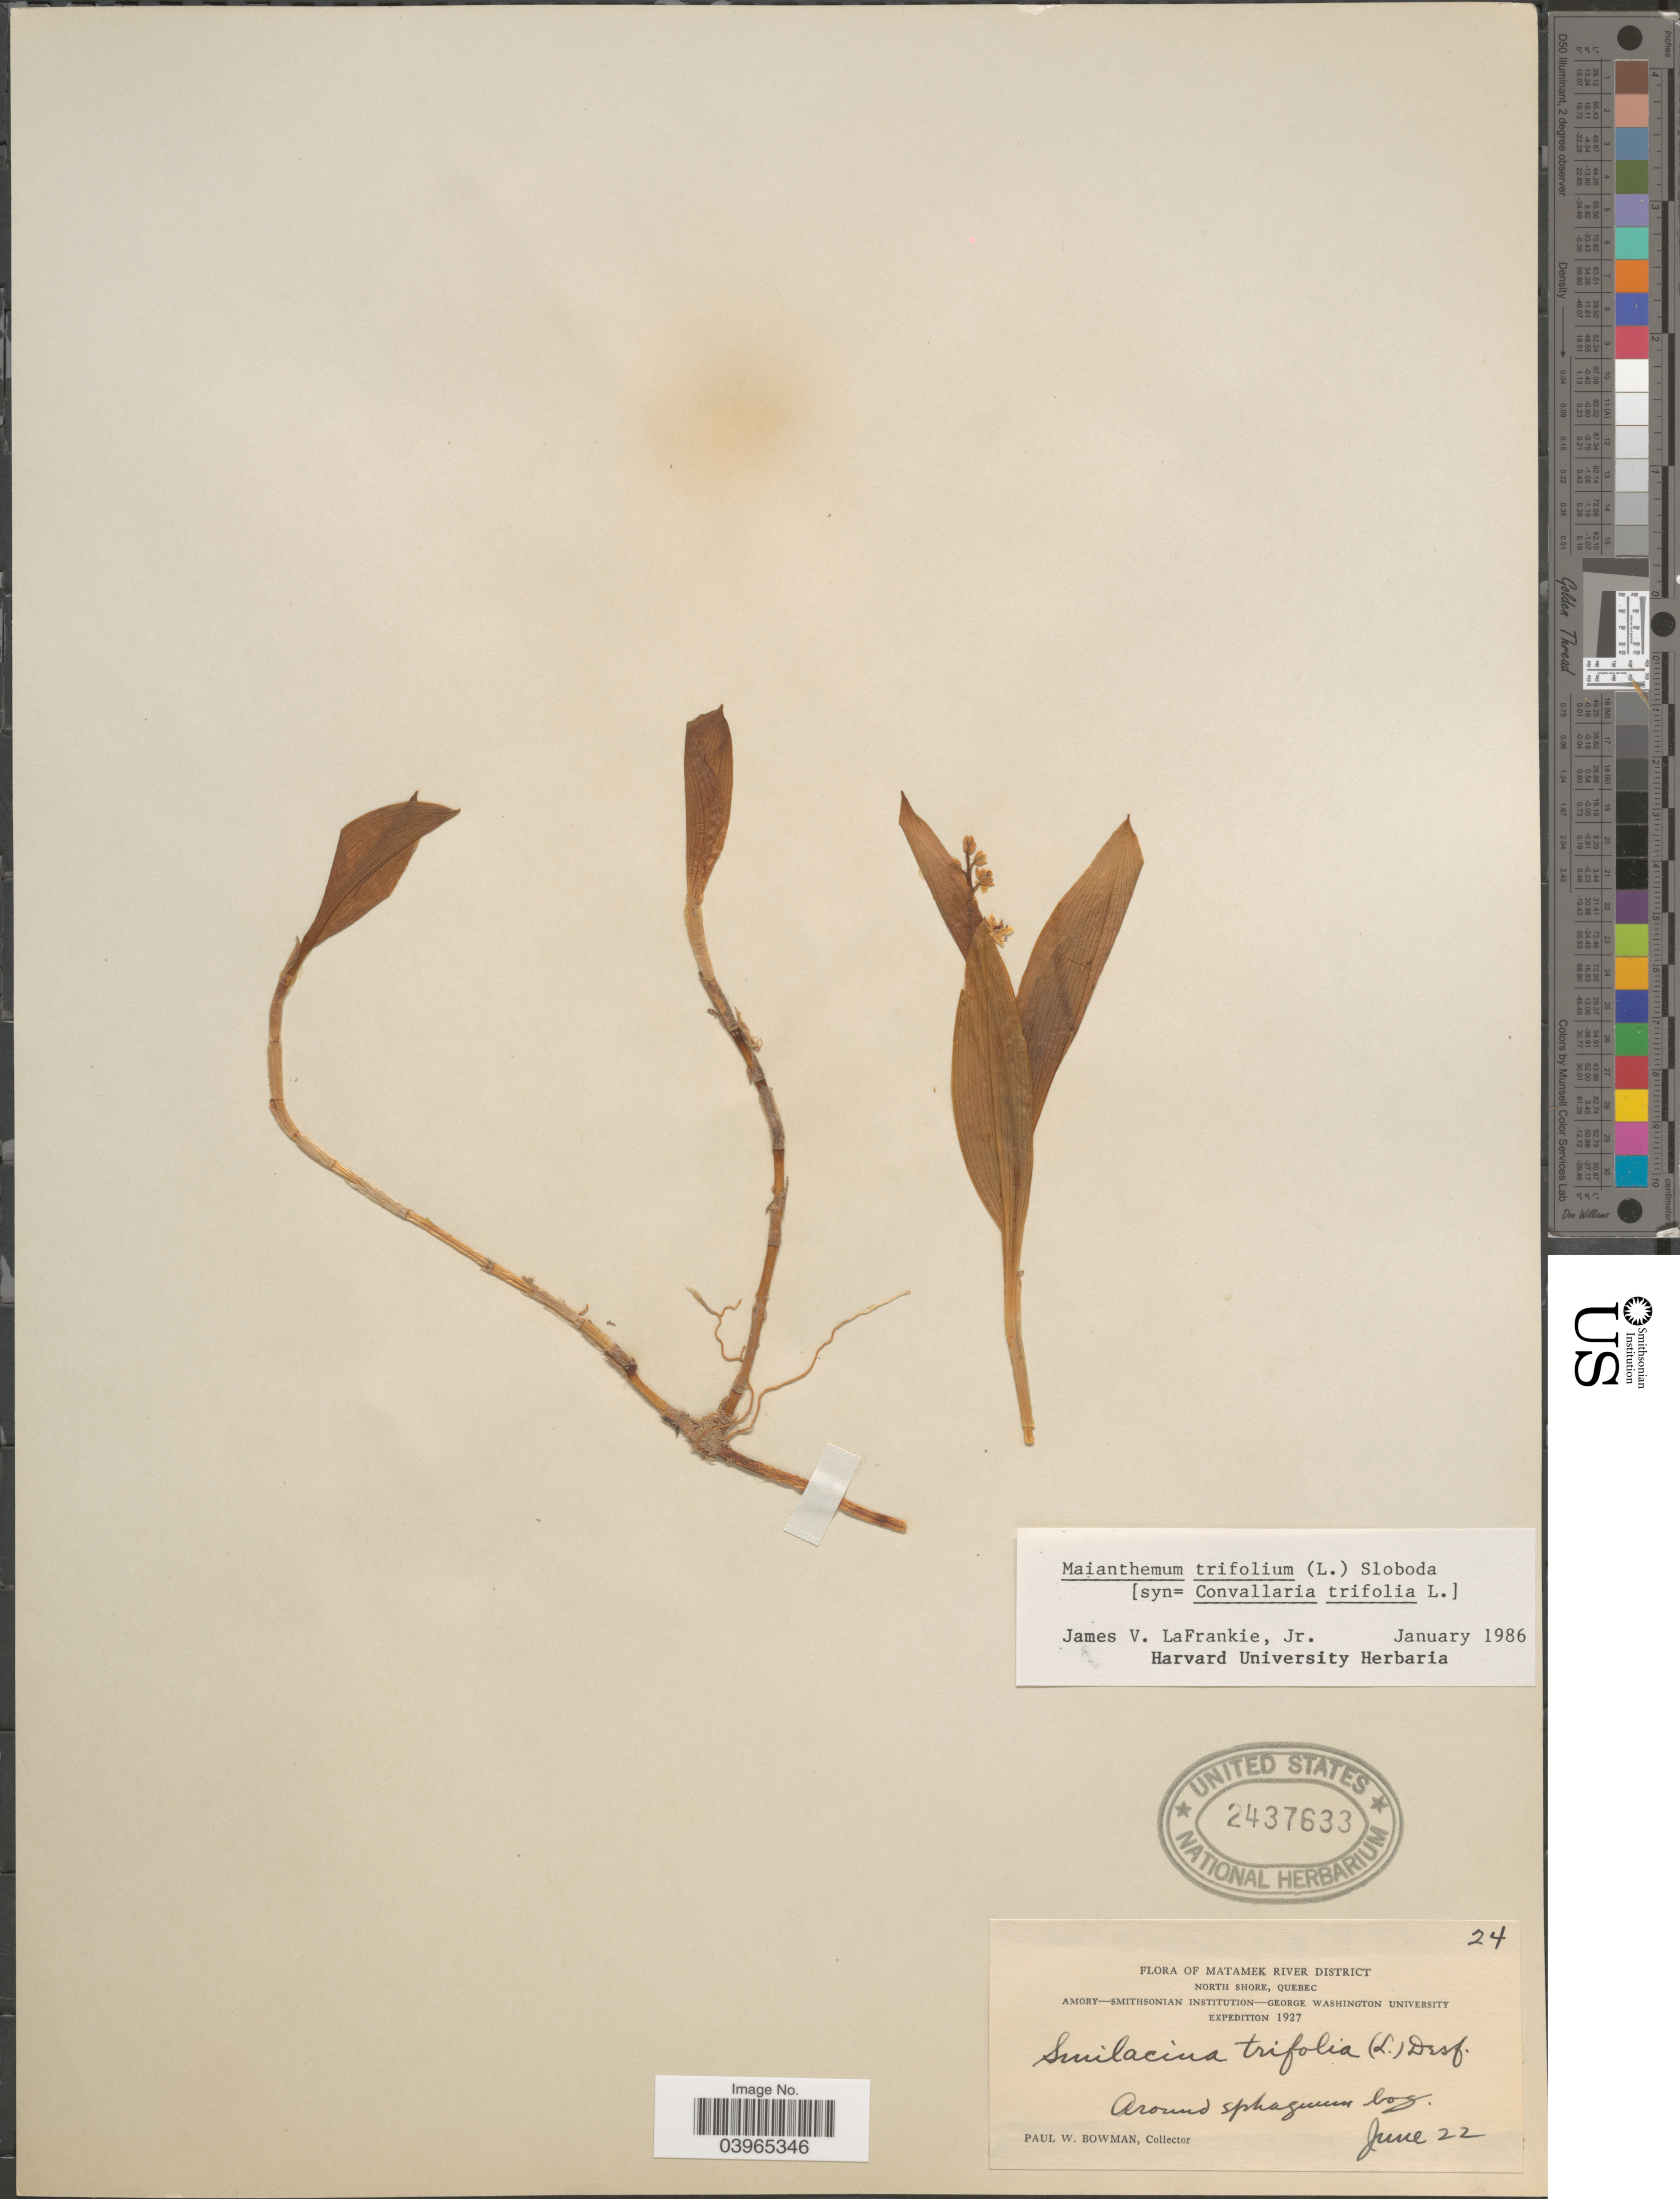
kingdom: Plantae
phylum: Tracheophyta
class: Liliopsida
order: Asparagales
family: Asparagaceae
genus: Maianthemum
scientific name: Maianthemum trifolium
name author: (L.) Sloboda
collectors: P. Bowman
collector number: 24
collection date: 1927-06-22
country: Canada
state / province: Quebec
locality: Matamek River District. North Shore. Around sphagnum bog.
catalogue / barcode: US 2437633